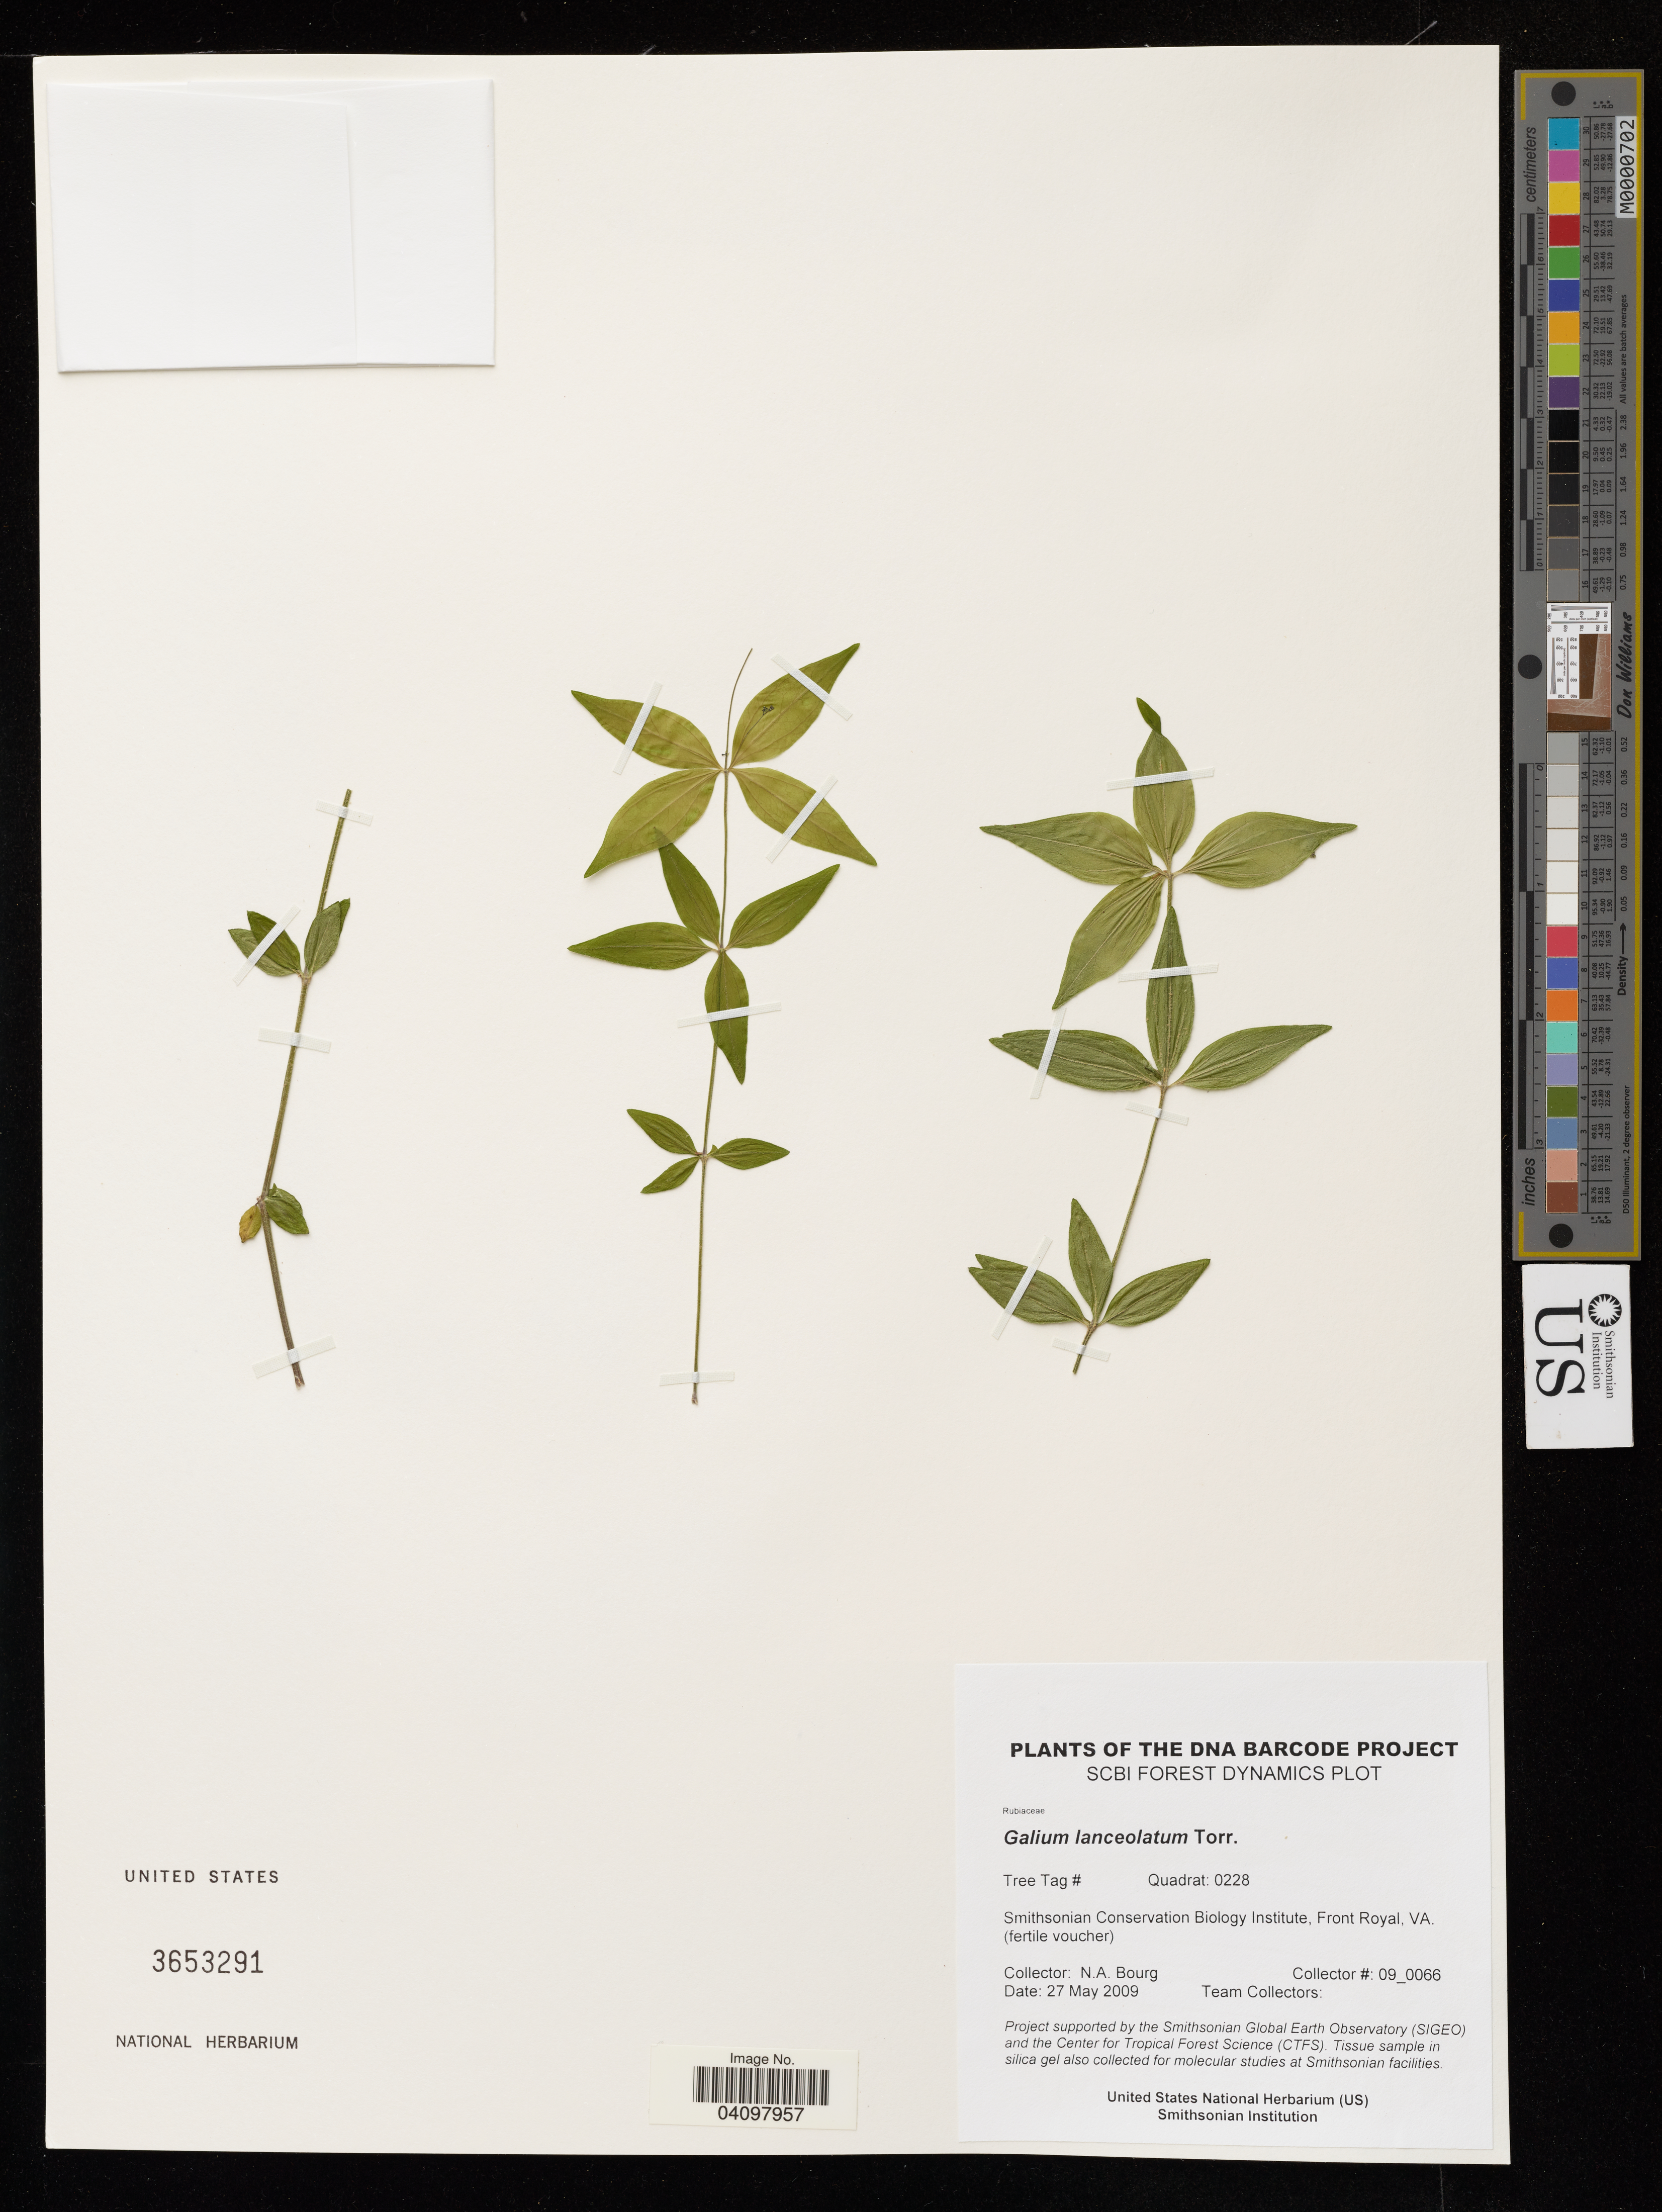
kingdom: Plantae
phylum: Tracheophyta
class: Magnoliopsida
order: Gentianales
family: Rubiaceae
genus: Galium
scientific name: Galium lanceolatum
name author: (Torr. & A. Gray) Torr.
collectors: N. A. Bourg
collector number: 09_0066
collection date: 2009-05-27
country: United States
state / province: Virginia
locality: Smithsonian Conservation Biology Institute, Front Royal.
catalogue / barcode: US 3653291